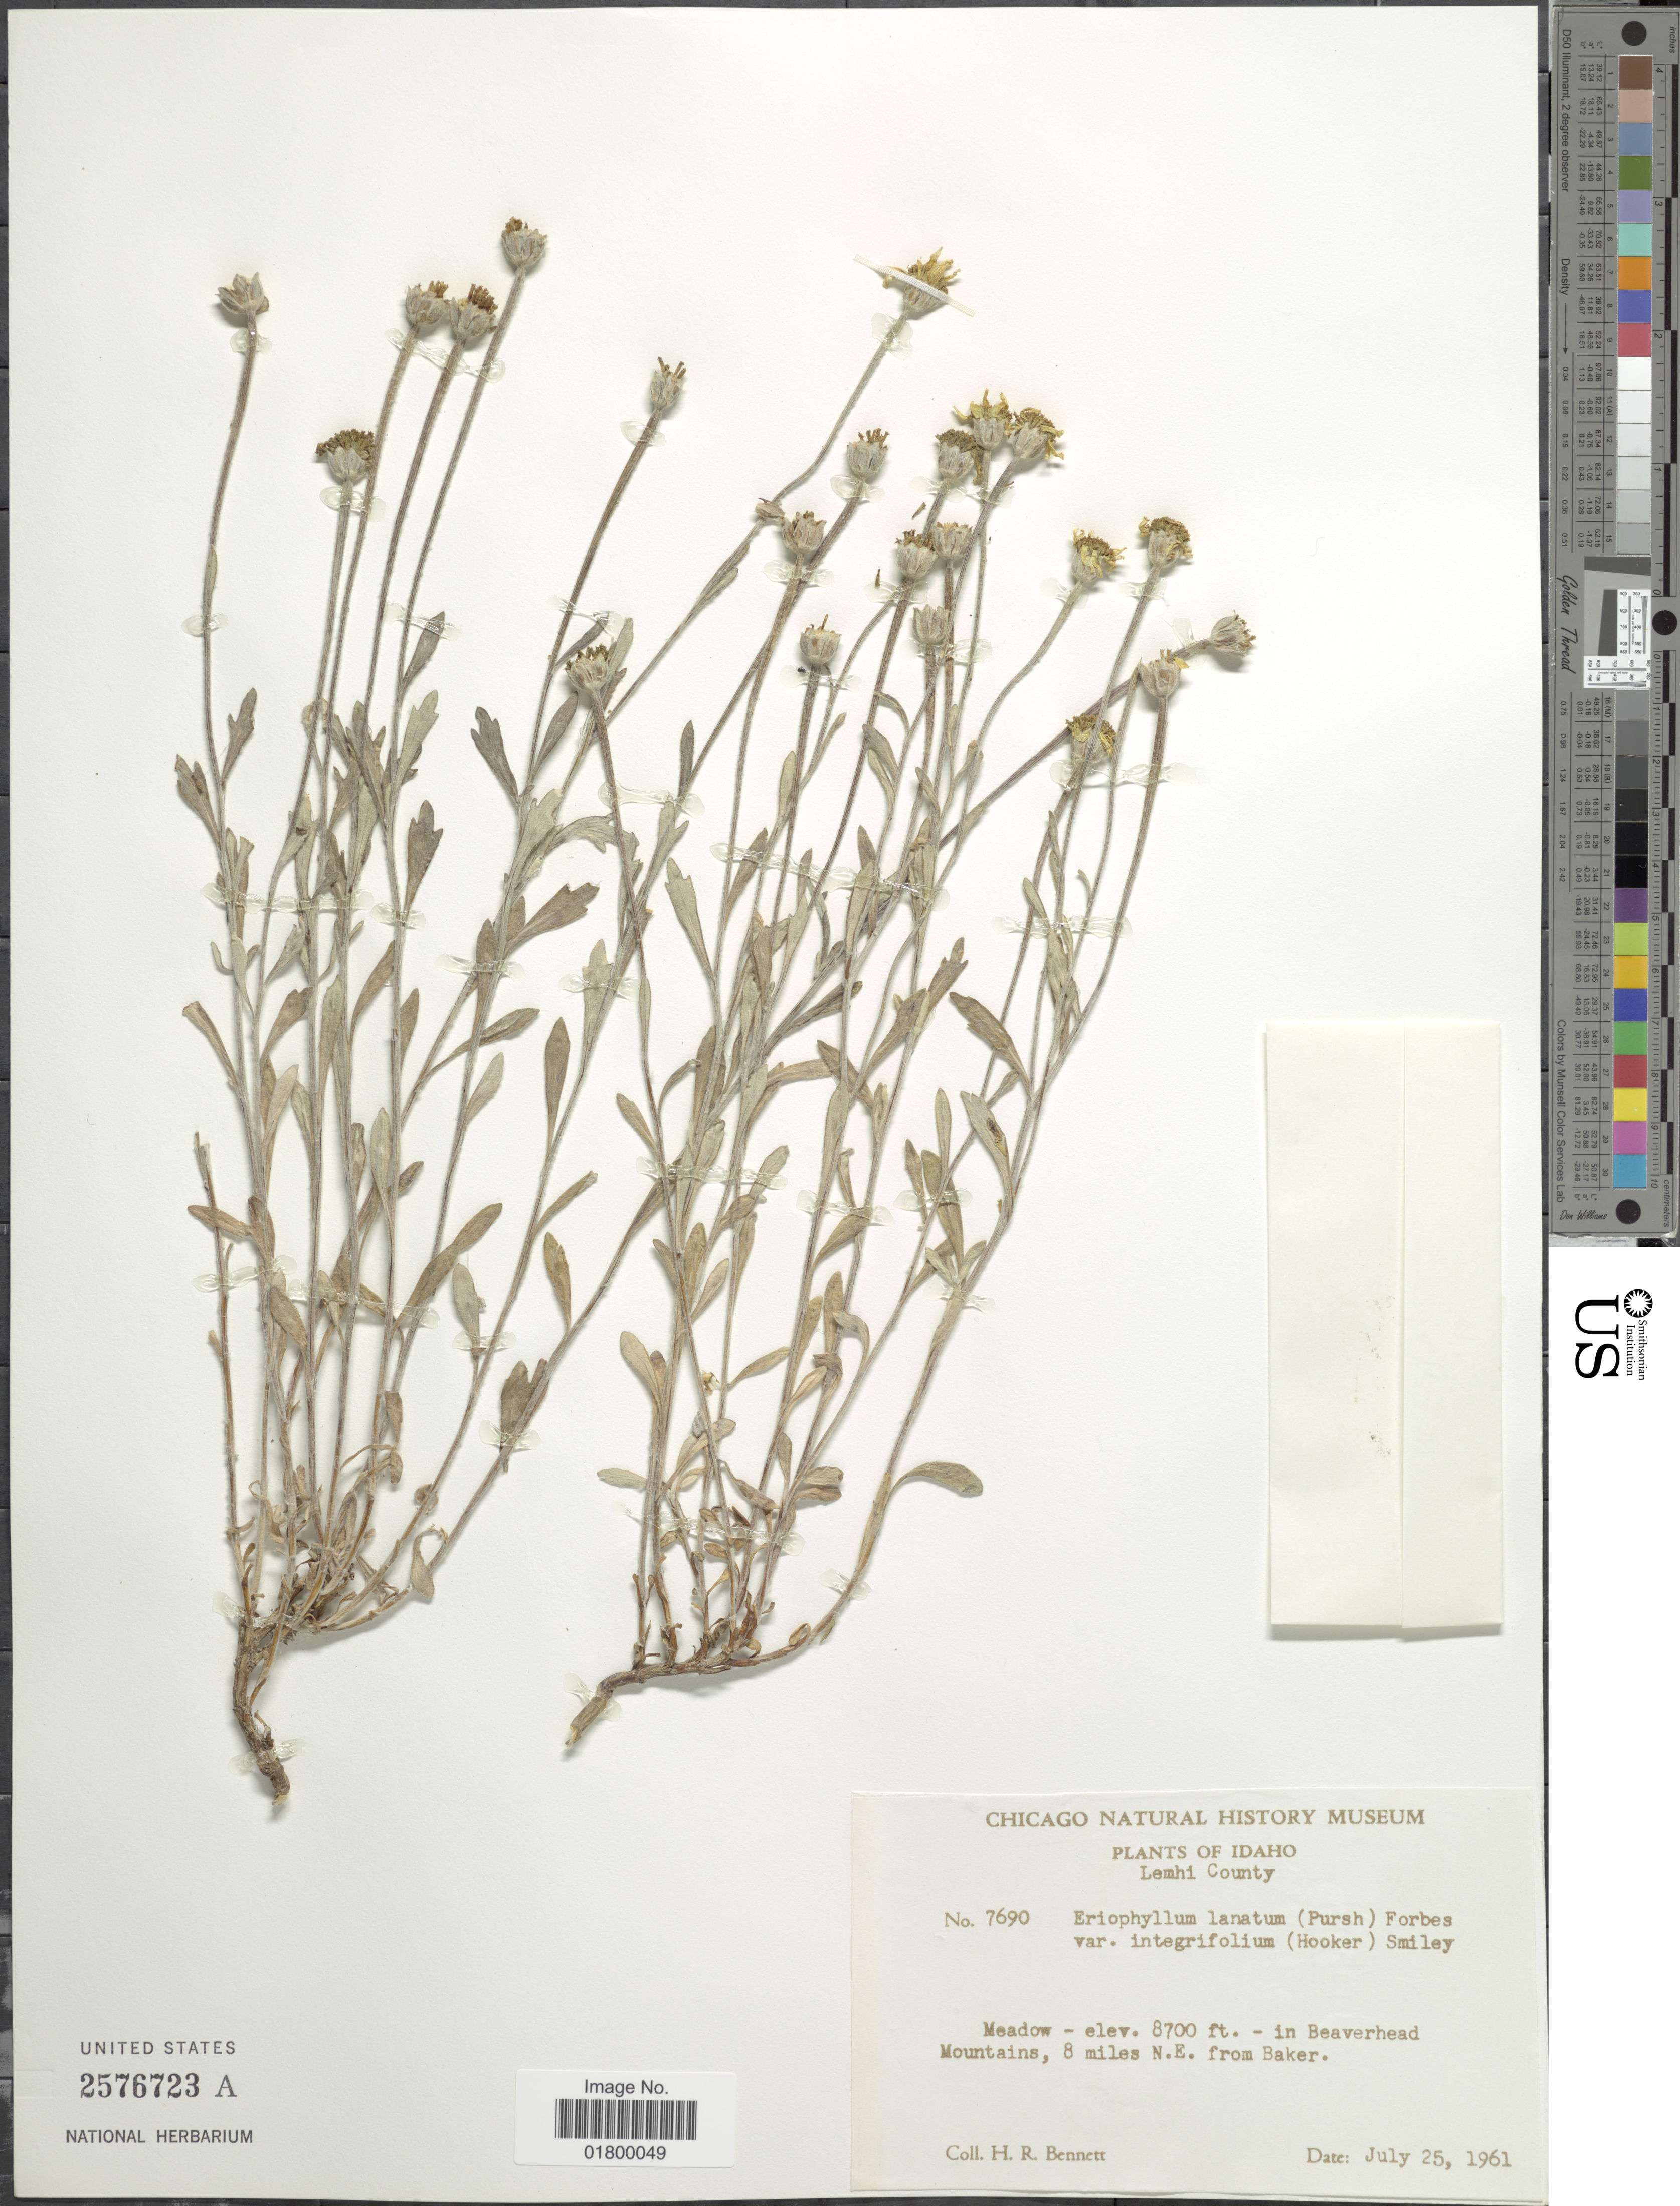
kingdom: Plantae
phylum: Tracheophyta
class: Magnoliopsida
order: Asterales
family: Asteraceae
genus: Eriophyllum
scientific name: Eriophyllum integrifolium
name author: (Hook.) Greene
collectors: H. R. Bennett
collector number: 7690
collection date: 1961-07-25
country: United States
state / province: Idaho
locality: Lemhi County, Meadow, In Beaverhead Mountains, 8 miles N. E. from Baker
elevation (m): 2652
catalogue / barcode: US 2576723A